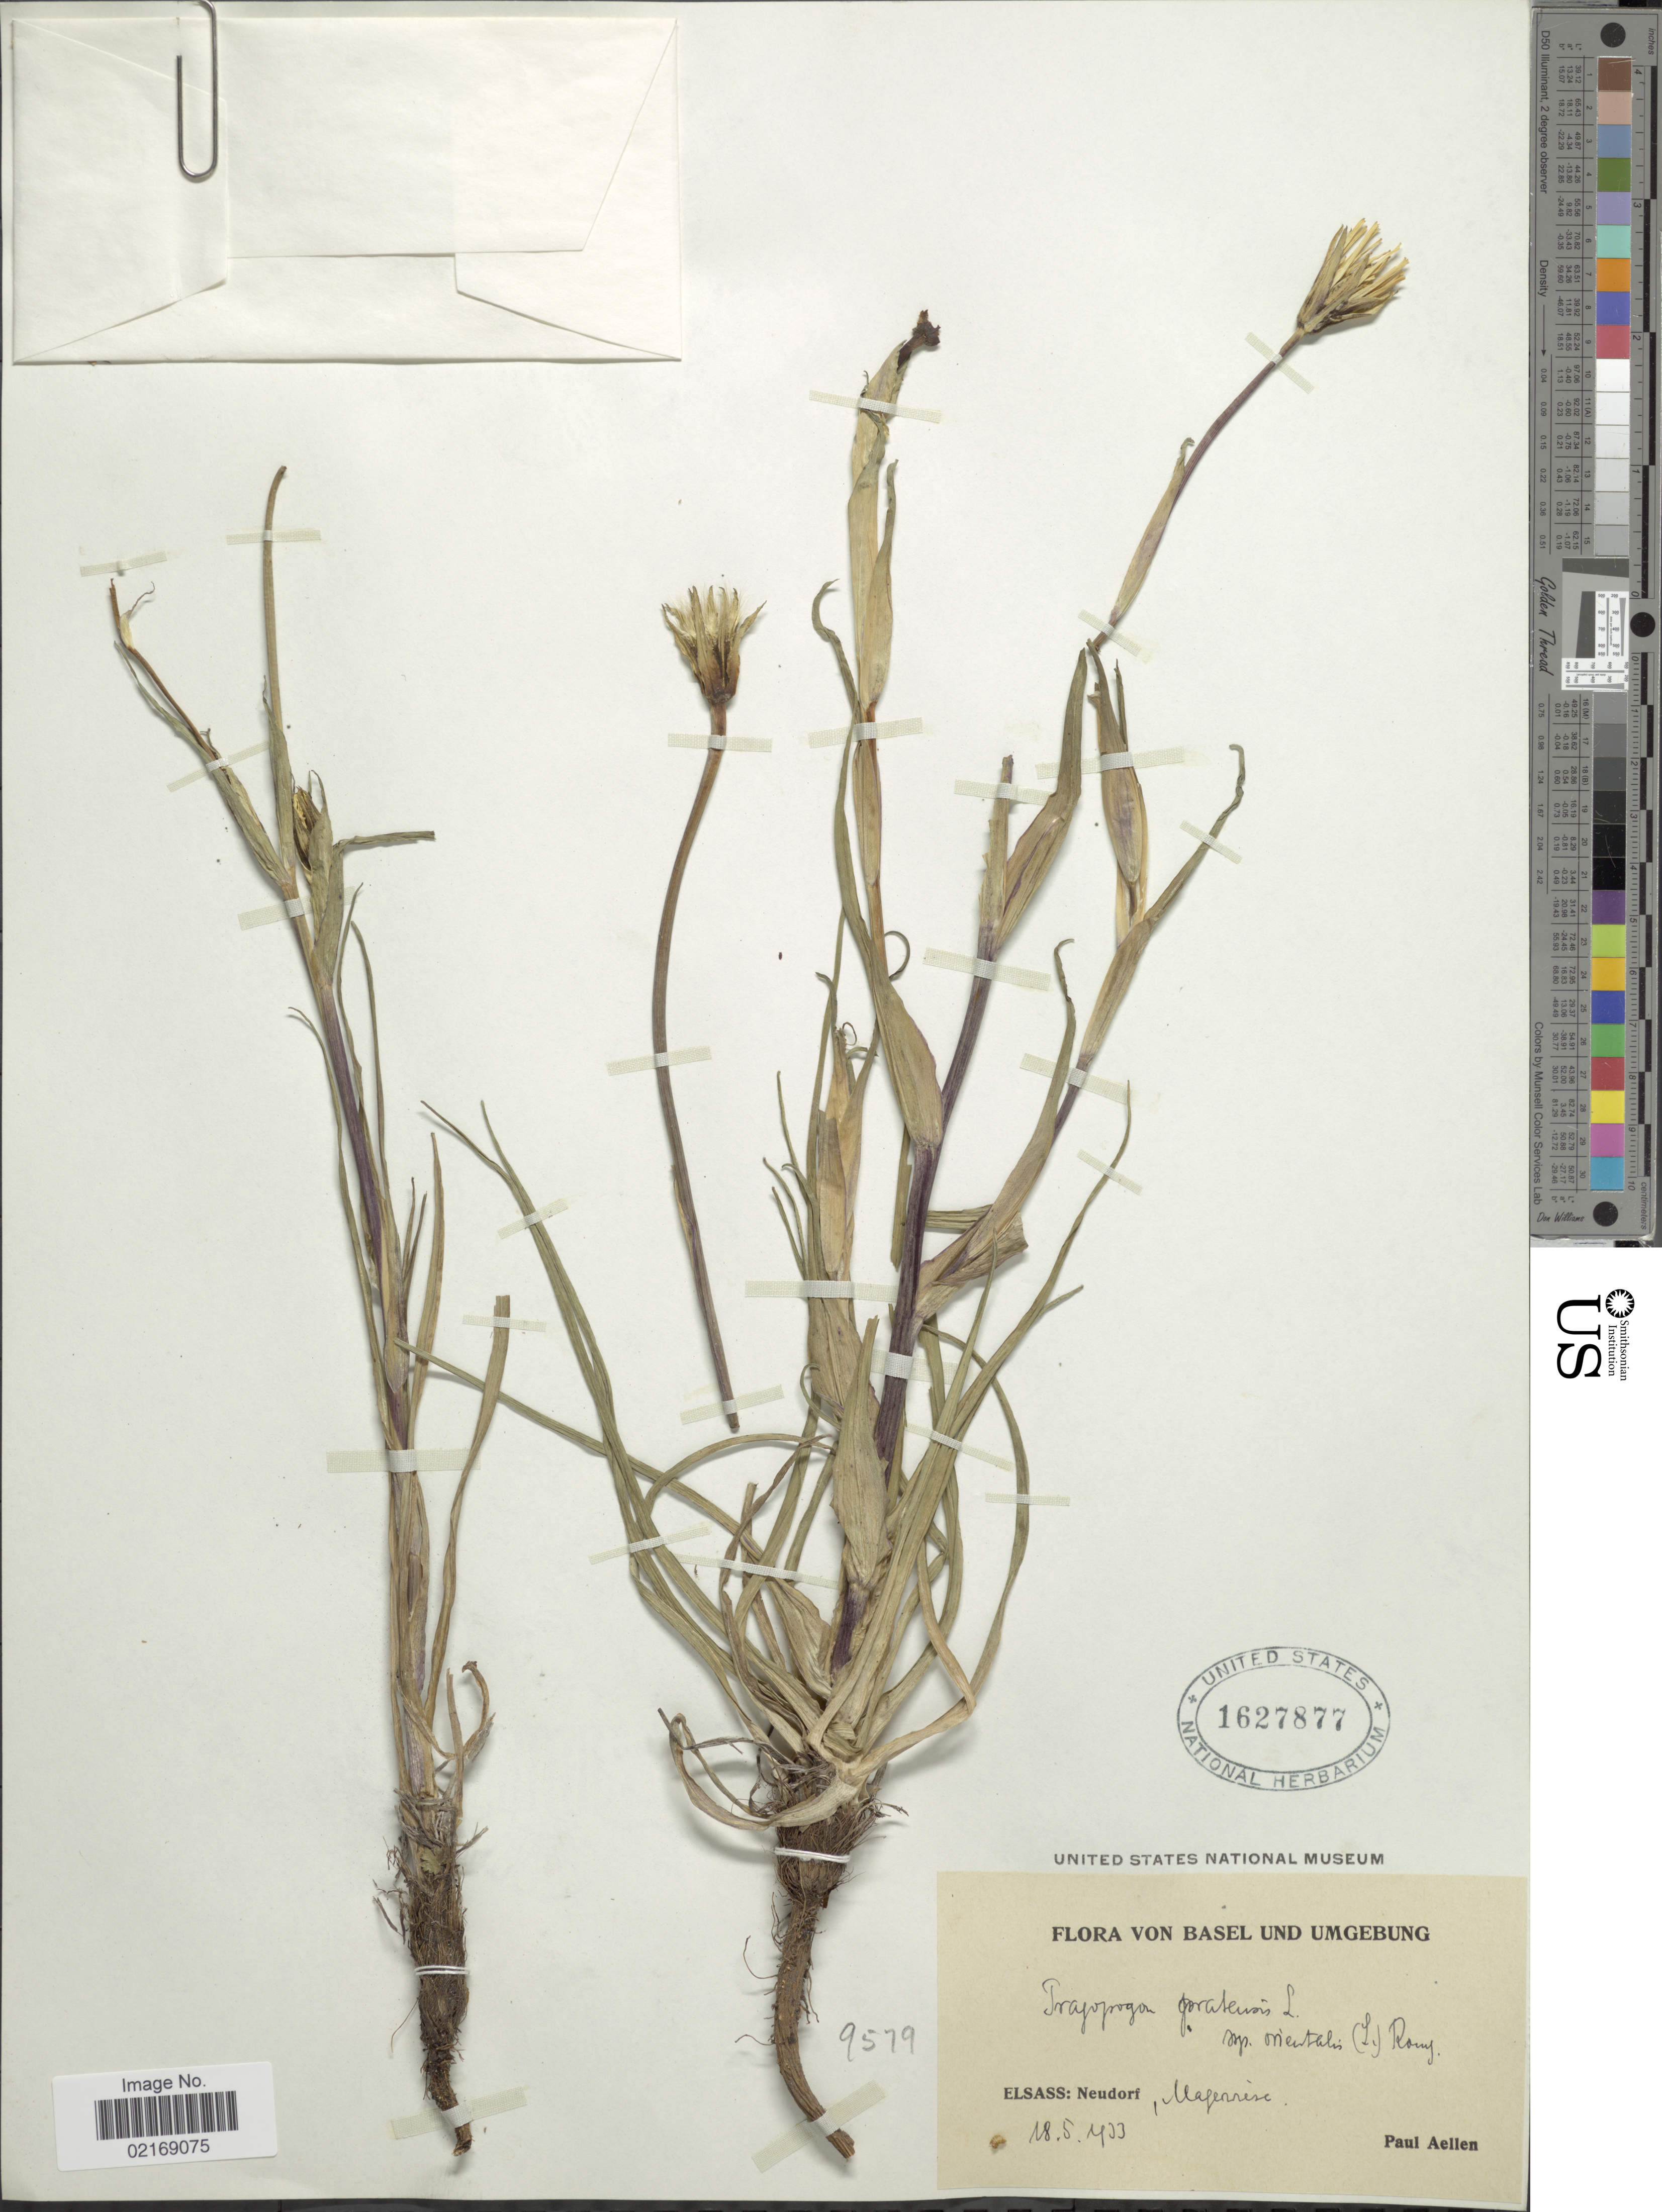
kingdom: Plantae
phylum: Tracheophyta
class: Magnoliopsida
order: Asterales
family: Asteraceae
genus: Tragopogon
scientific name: Tragopogon pratensis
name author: L.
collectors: P. Aellen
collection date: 1933-05-18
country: Switzerland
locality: Basel und Umgebung. Elsass: Neudorf, Masennese [interpreted]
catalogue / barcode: US 1627877